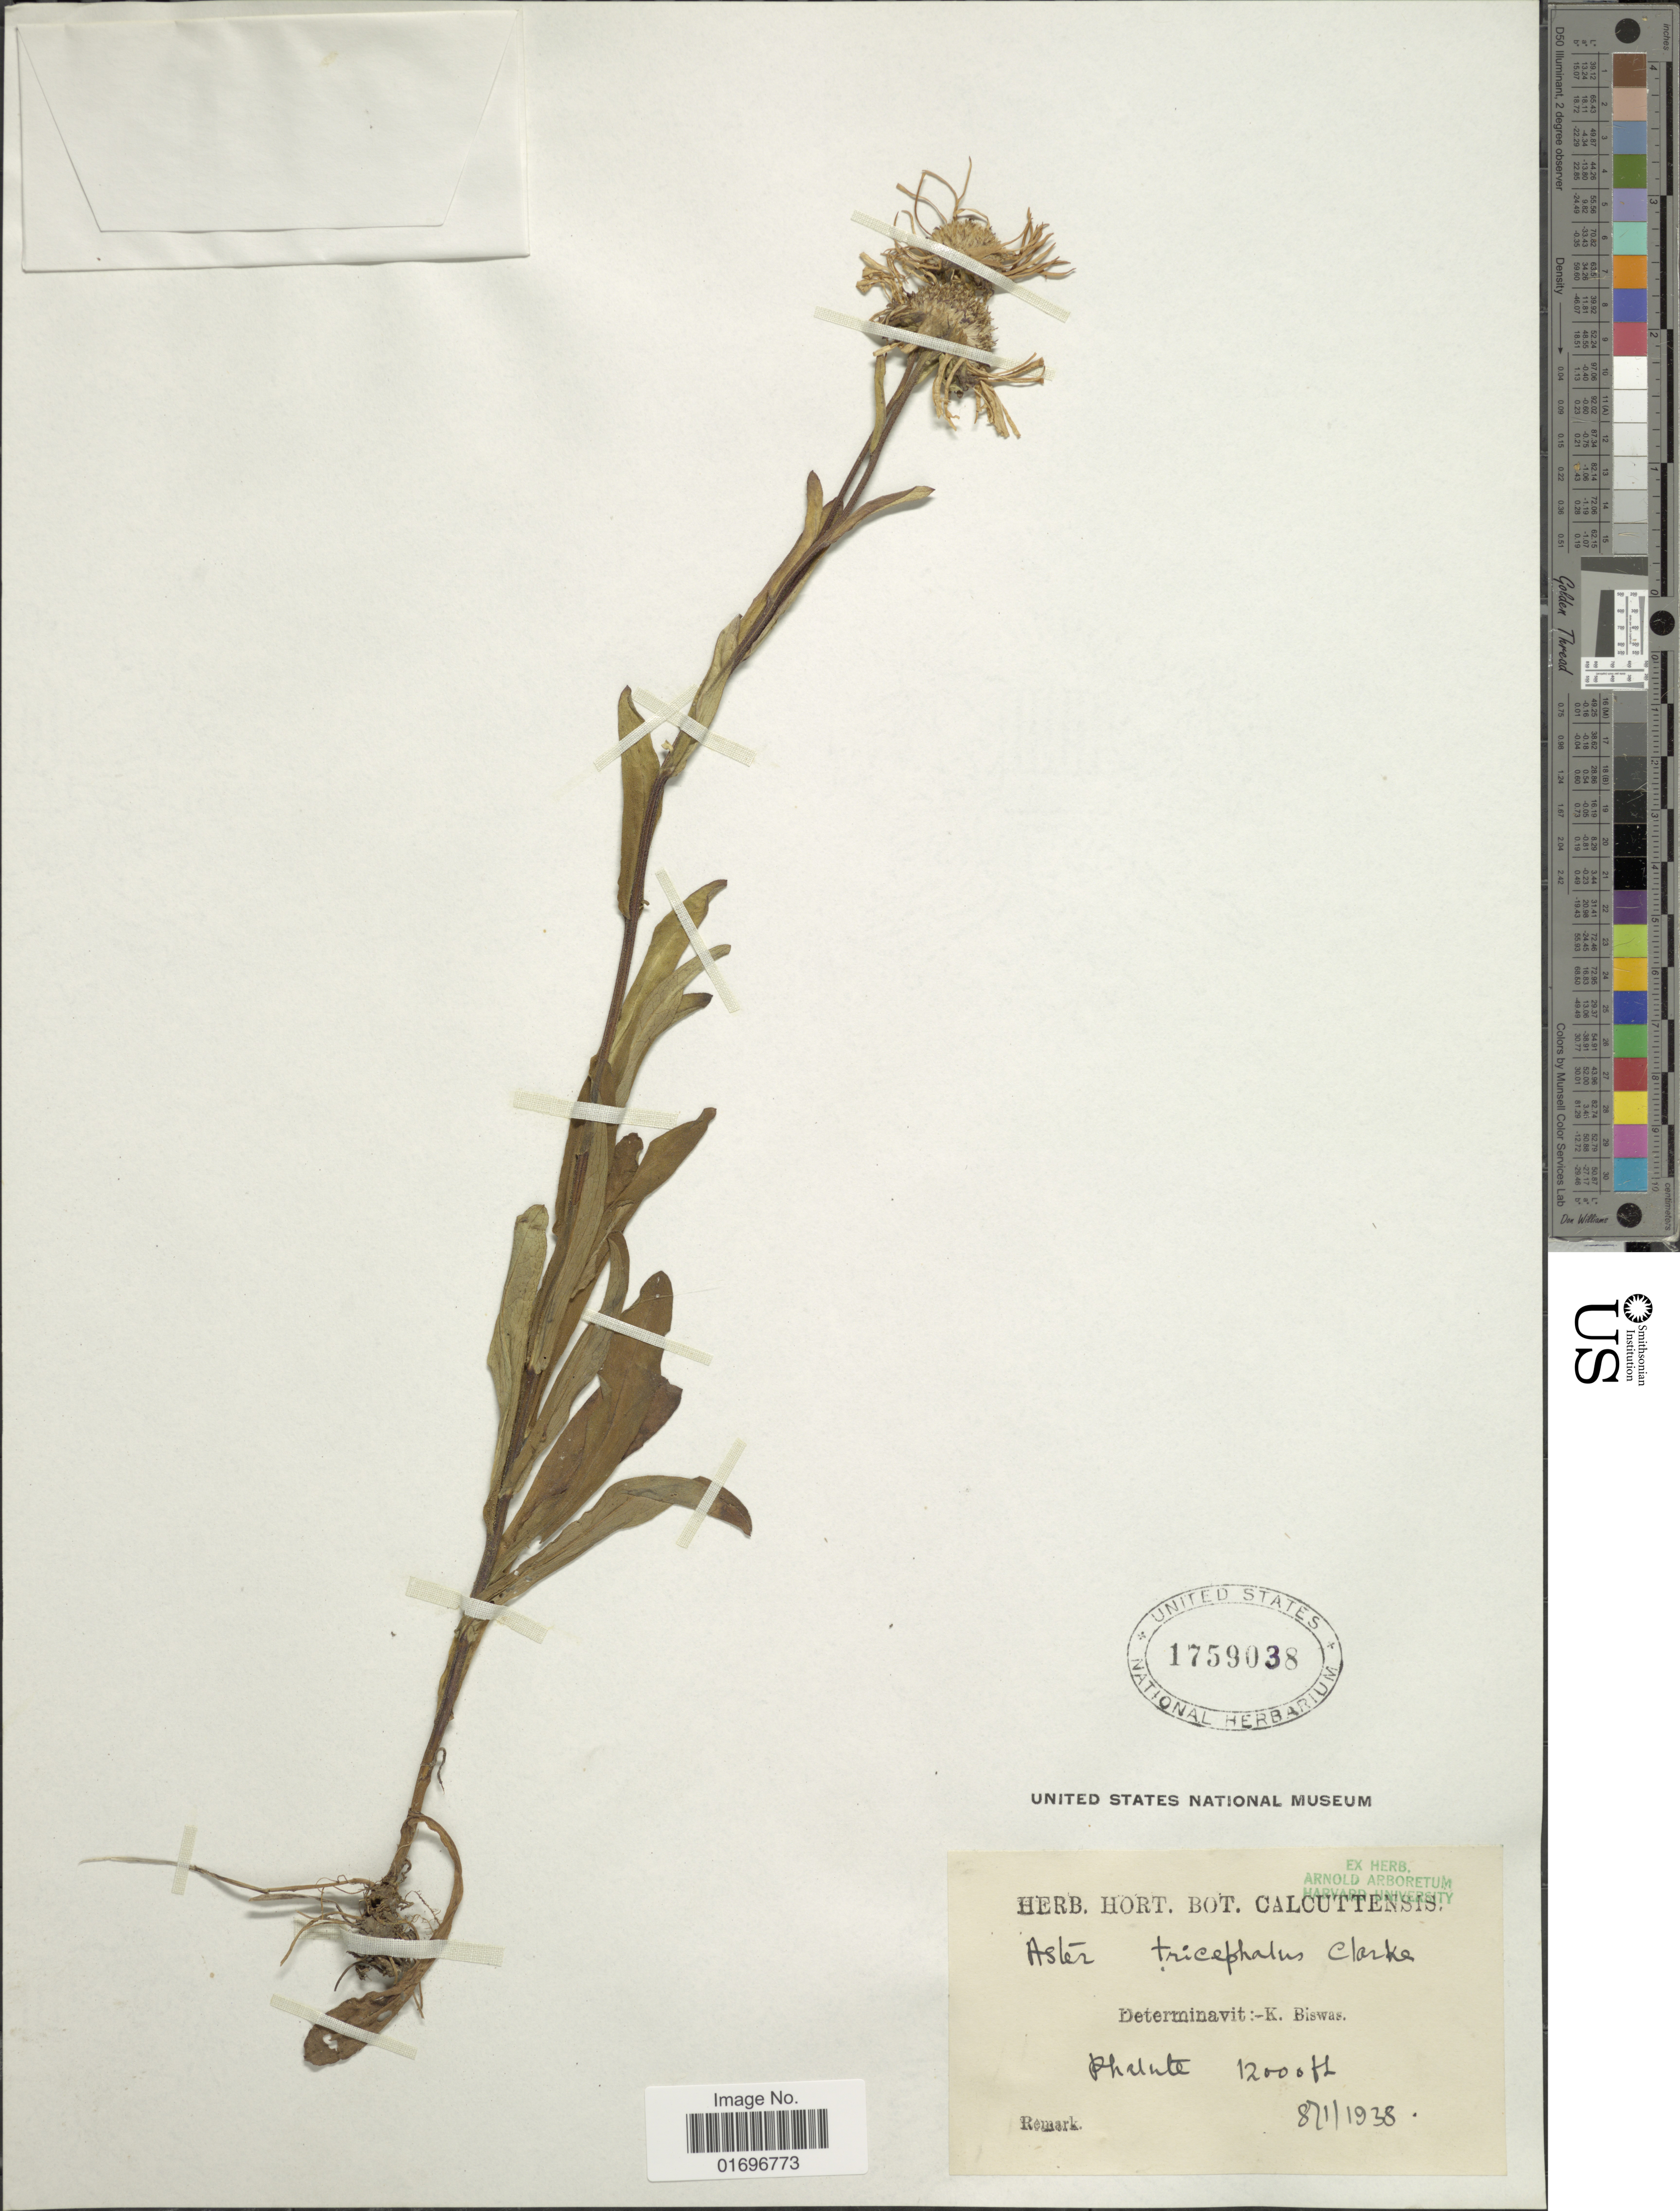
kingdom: Plantae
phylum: Tracheophyta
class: Magnoliopsida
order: Asterales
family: Asteraceae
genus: Aster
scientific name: Aster tricephalus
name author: C.B. Clarke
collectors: ex herb. horti Calcuttensis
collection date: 1938-01-07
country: India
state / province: West Bengal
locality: Phalute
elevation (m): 3658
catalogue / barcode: US 1759038